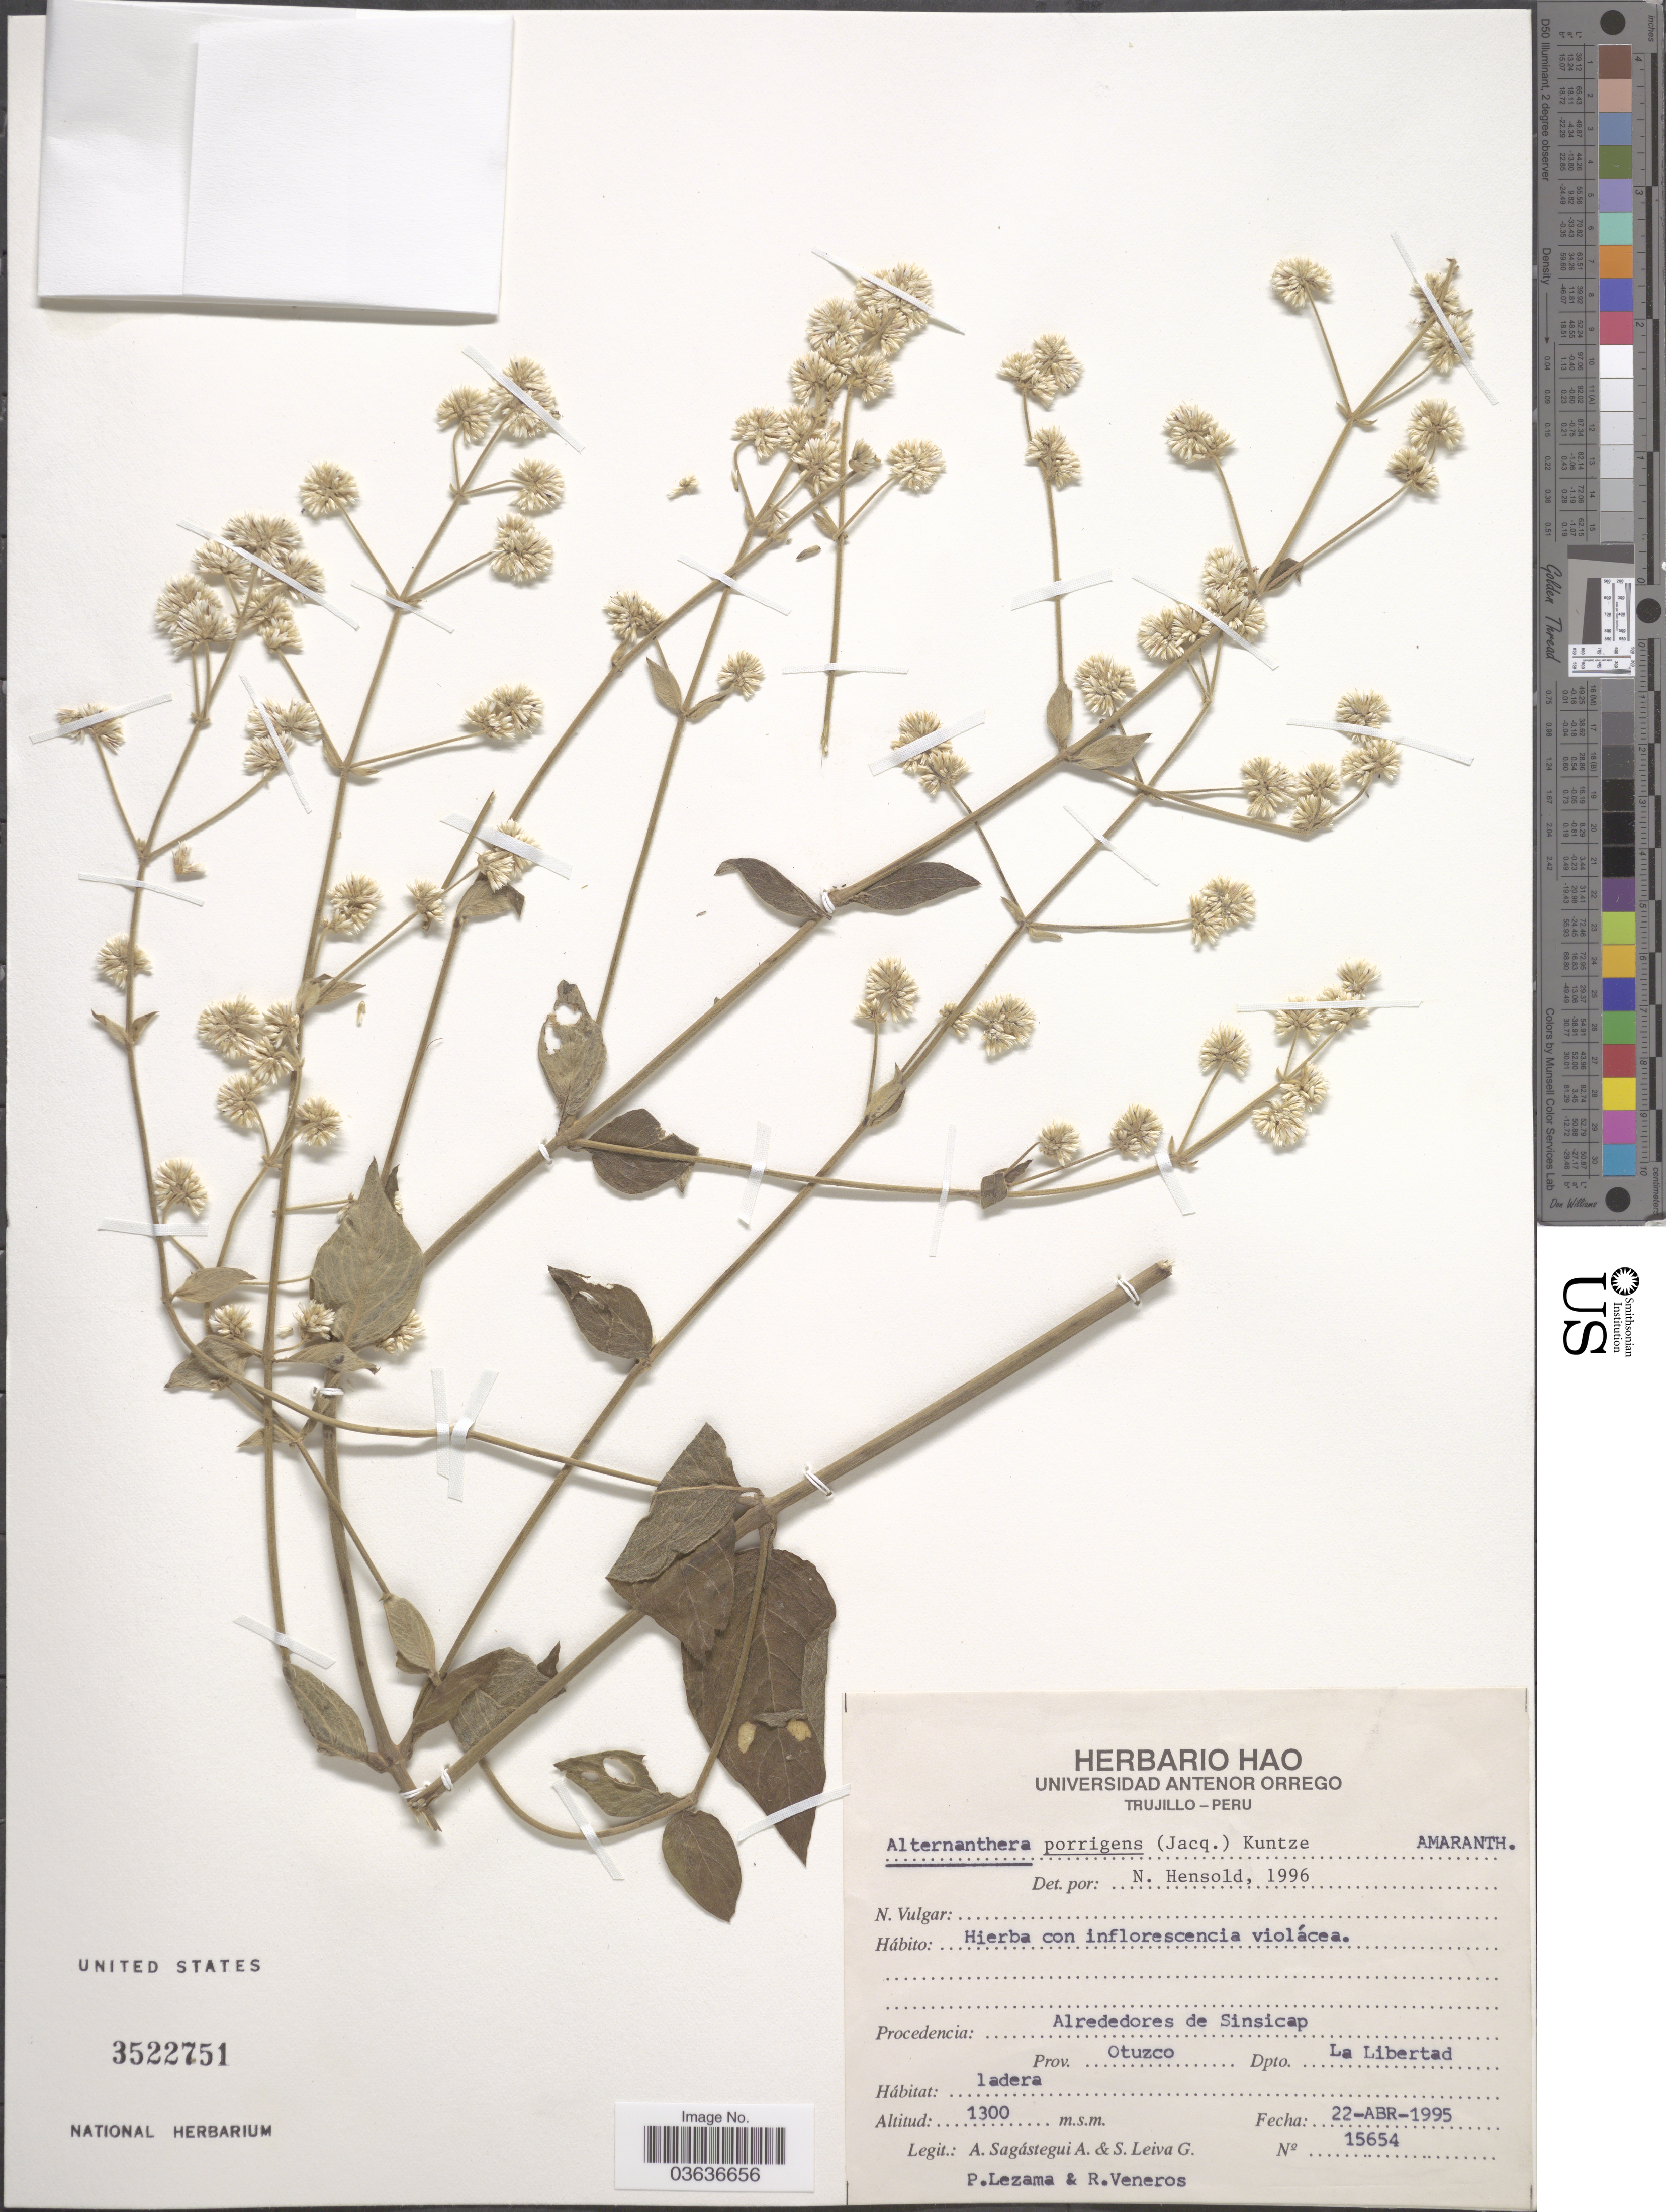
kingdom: Plantae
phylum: Tracheophyta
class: Magnoliopsida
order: Caryophyllales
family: Amaranthaceae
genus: Alternanthera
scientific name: Alternanthera porrigens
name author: (Jacq.) Kuntze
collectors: A. Sagástegui A., S. Leiva G., P. Lezama & R. Veneros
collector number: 15654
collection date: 1995-04-22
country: Peru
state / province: La Libertad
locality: Alrededores de Sinsicap. Prov. Otuzco. Dpto. La Libertad.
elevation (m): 1300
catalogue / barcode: US 3522751